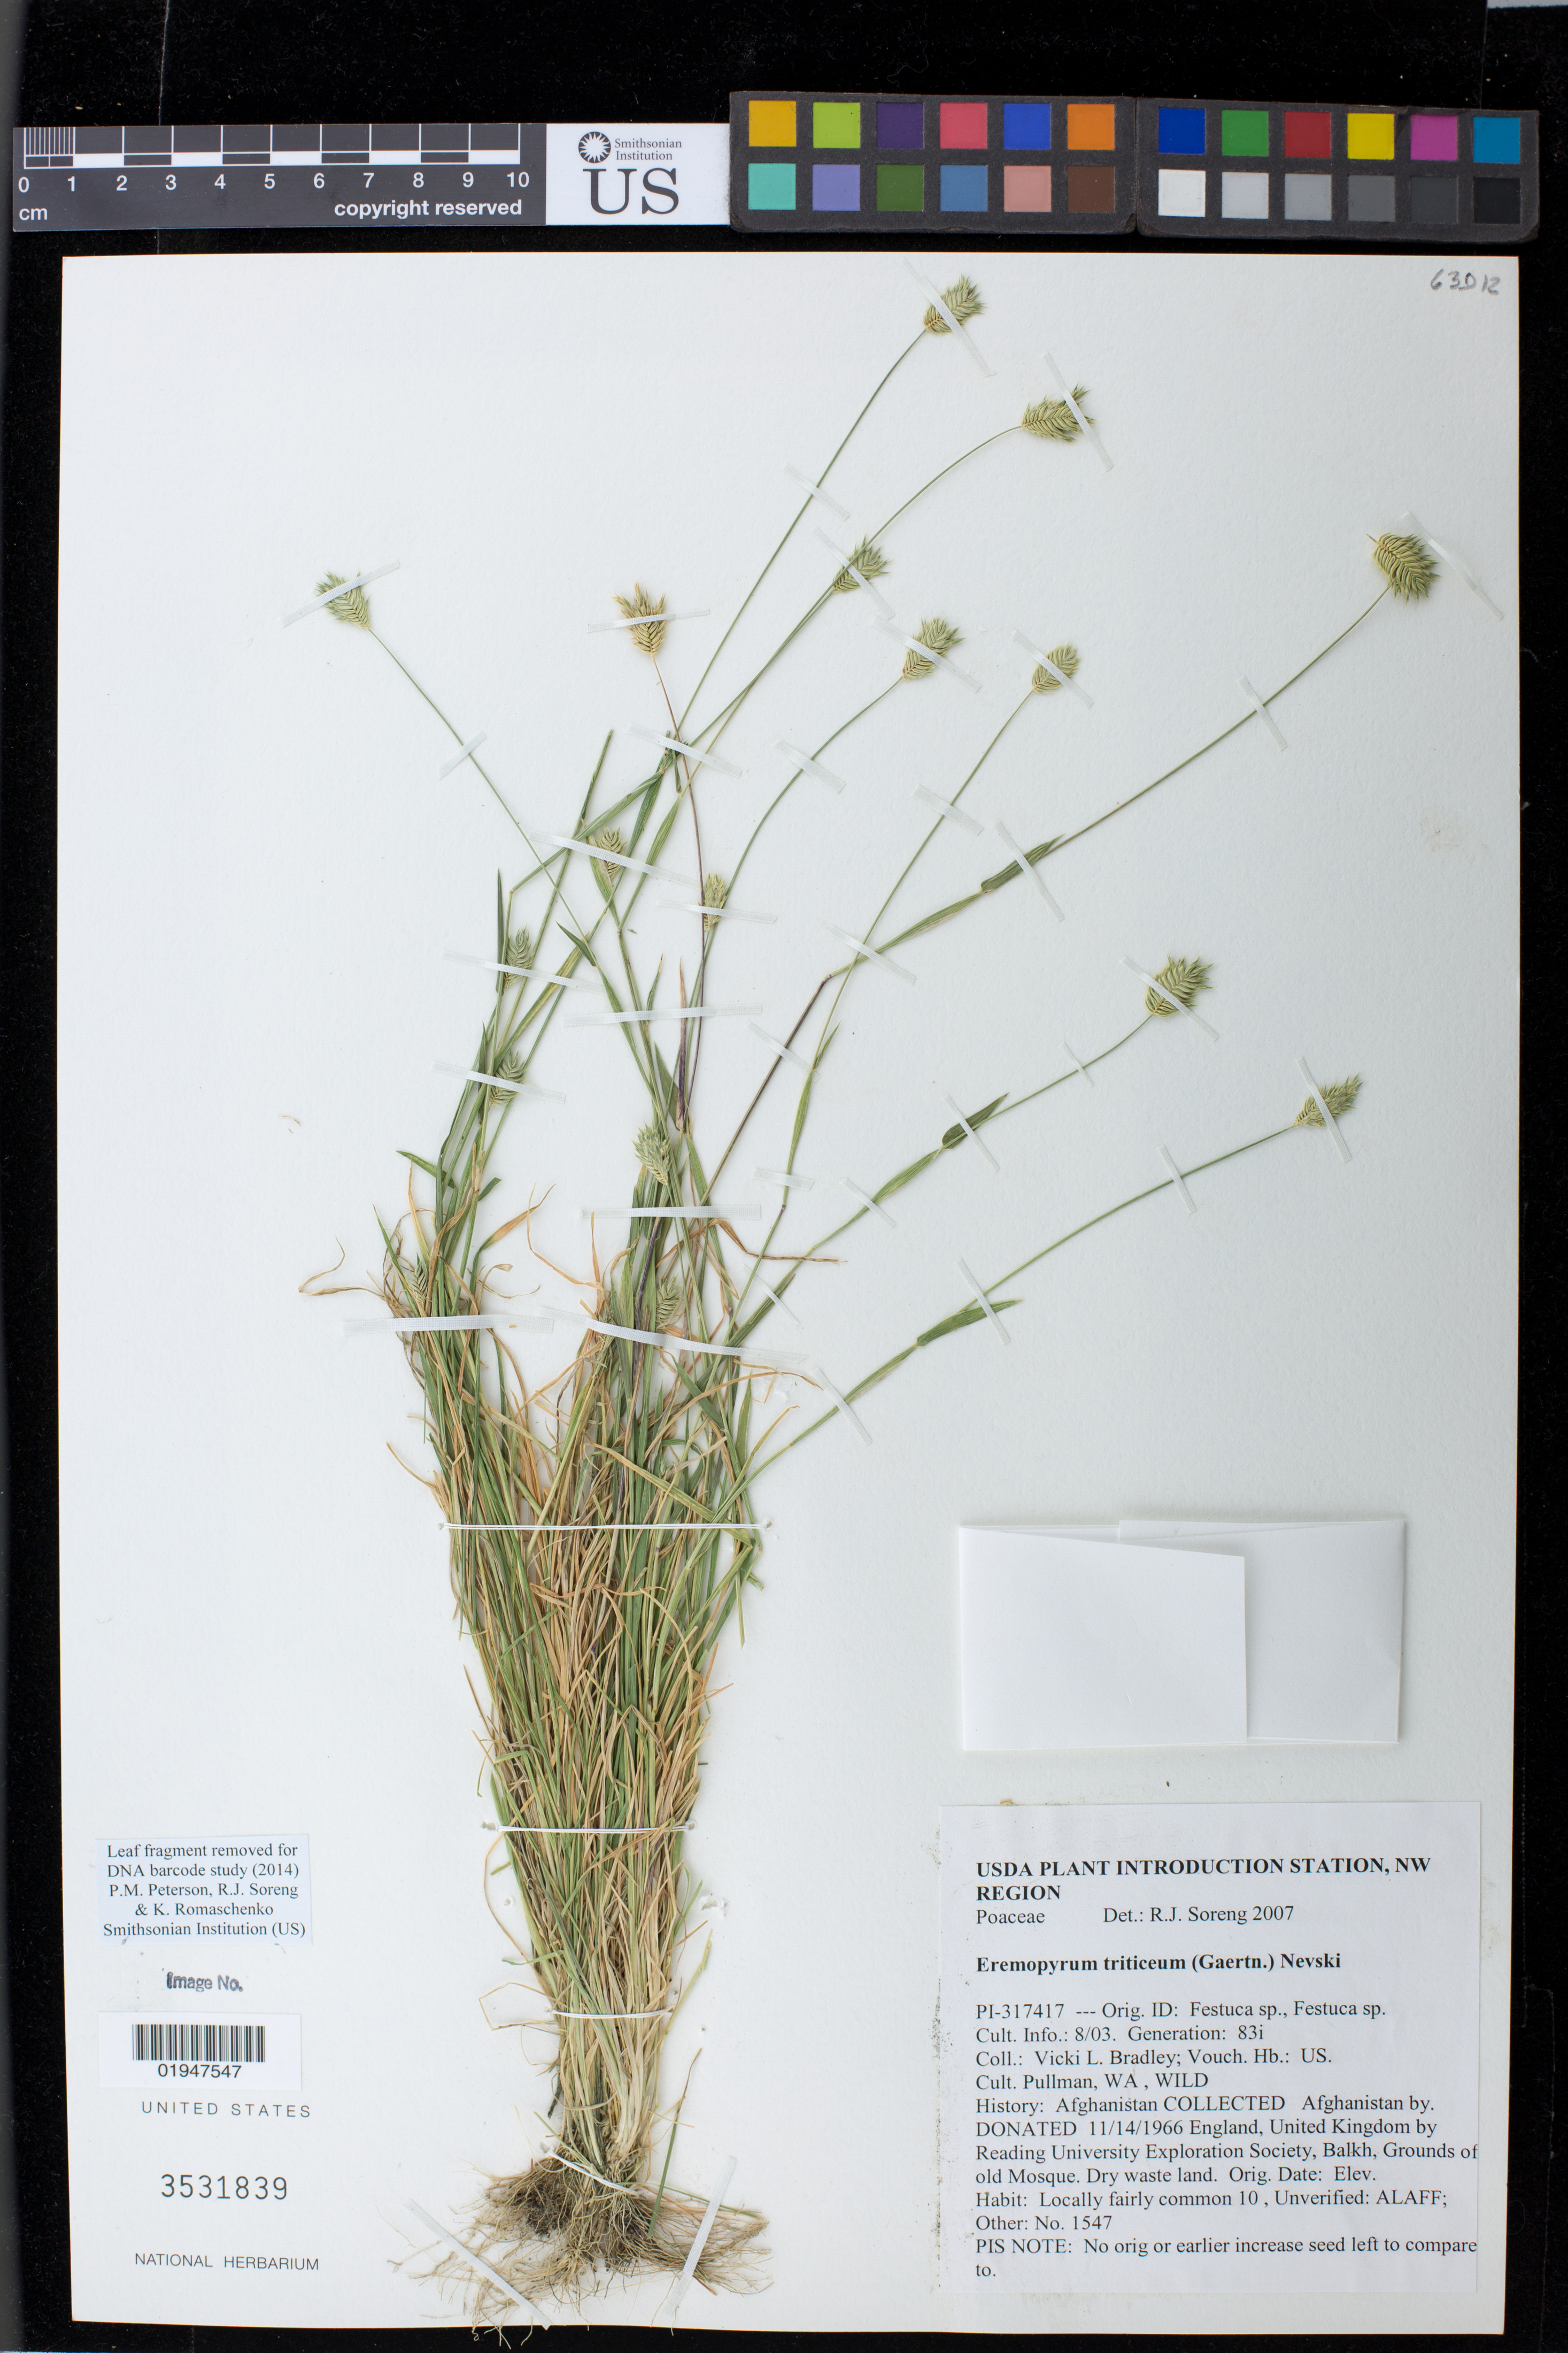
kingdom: Plantae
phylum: Tracheophyta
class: Liliopsida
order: Poales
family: Poaceae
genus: Eremopyrum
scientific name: Eremopyrum triticeum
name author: (Gaertn.) Nevski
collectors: V. Bradley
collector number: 1547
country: Afghanistan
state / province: Balkh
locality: Grounds of old Mosque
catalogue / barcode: US 3531839